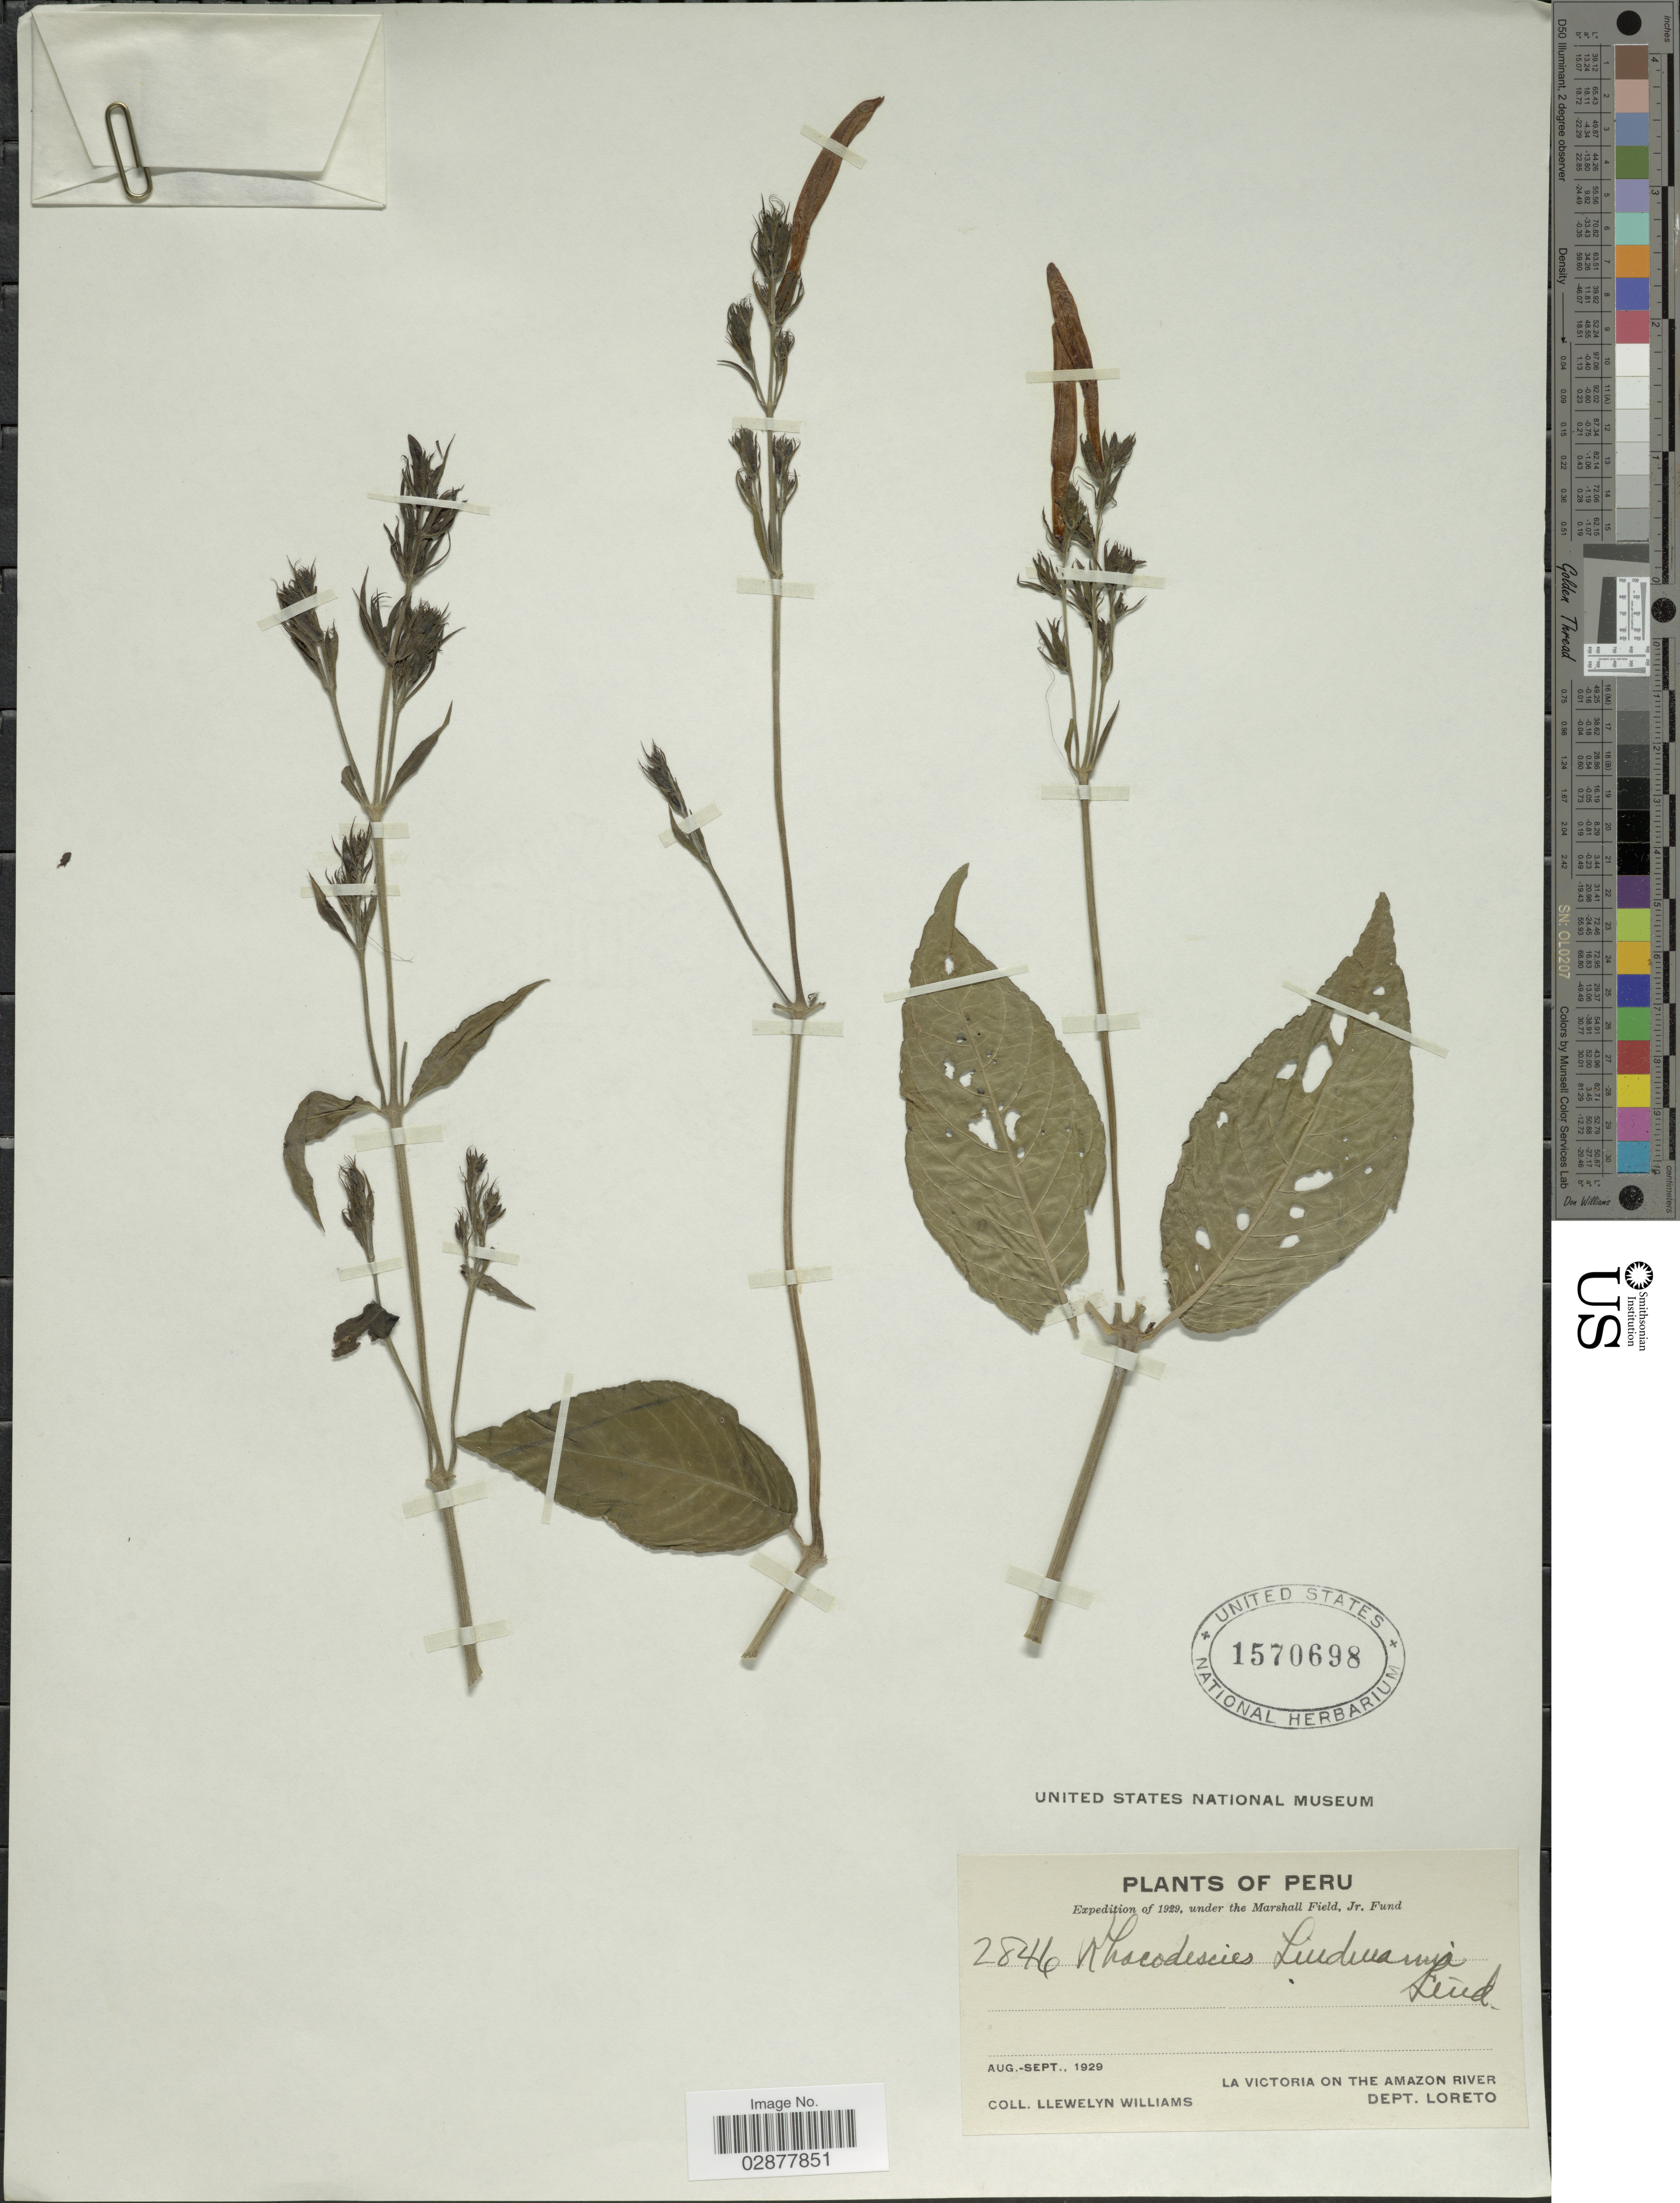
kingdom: Plantae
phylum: Tracheophyta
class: Magnoliopsida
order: Lamiales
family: Acanthaceae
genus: Justicia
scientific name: Justicia calycina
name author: (Nees) V.A.W. Graham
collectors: Ll. Williams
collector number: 2846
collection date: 1929-08/1929-09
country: Peru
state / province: Loreto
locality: La Victoria on the Amazon River, Dept. Loreto.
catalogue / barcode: US 1570698